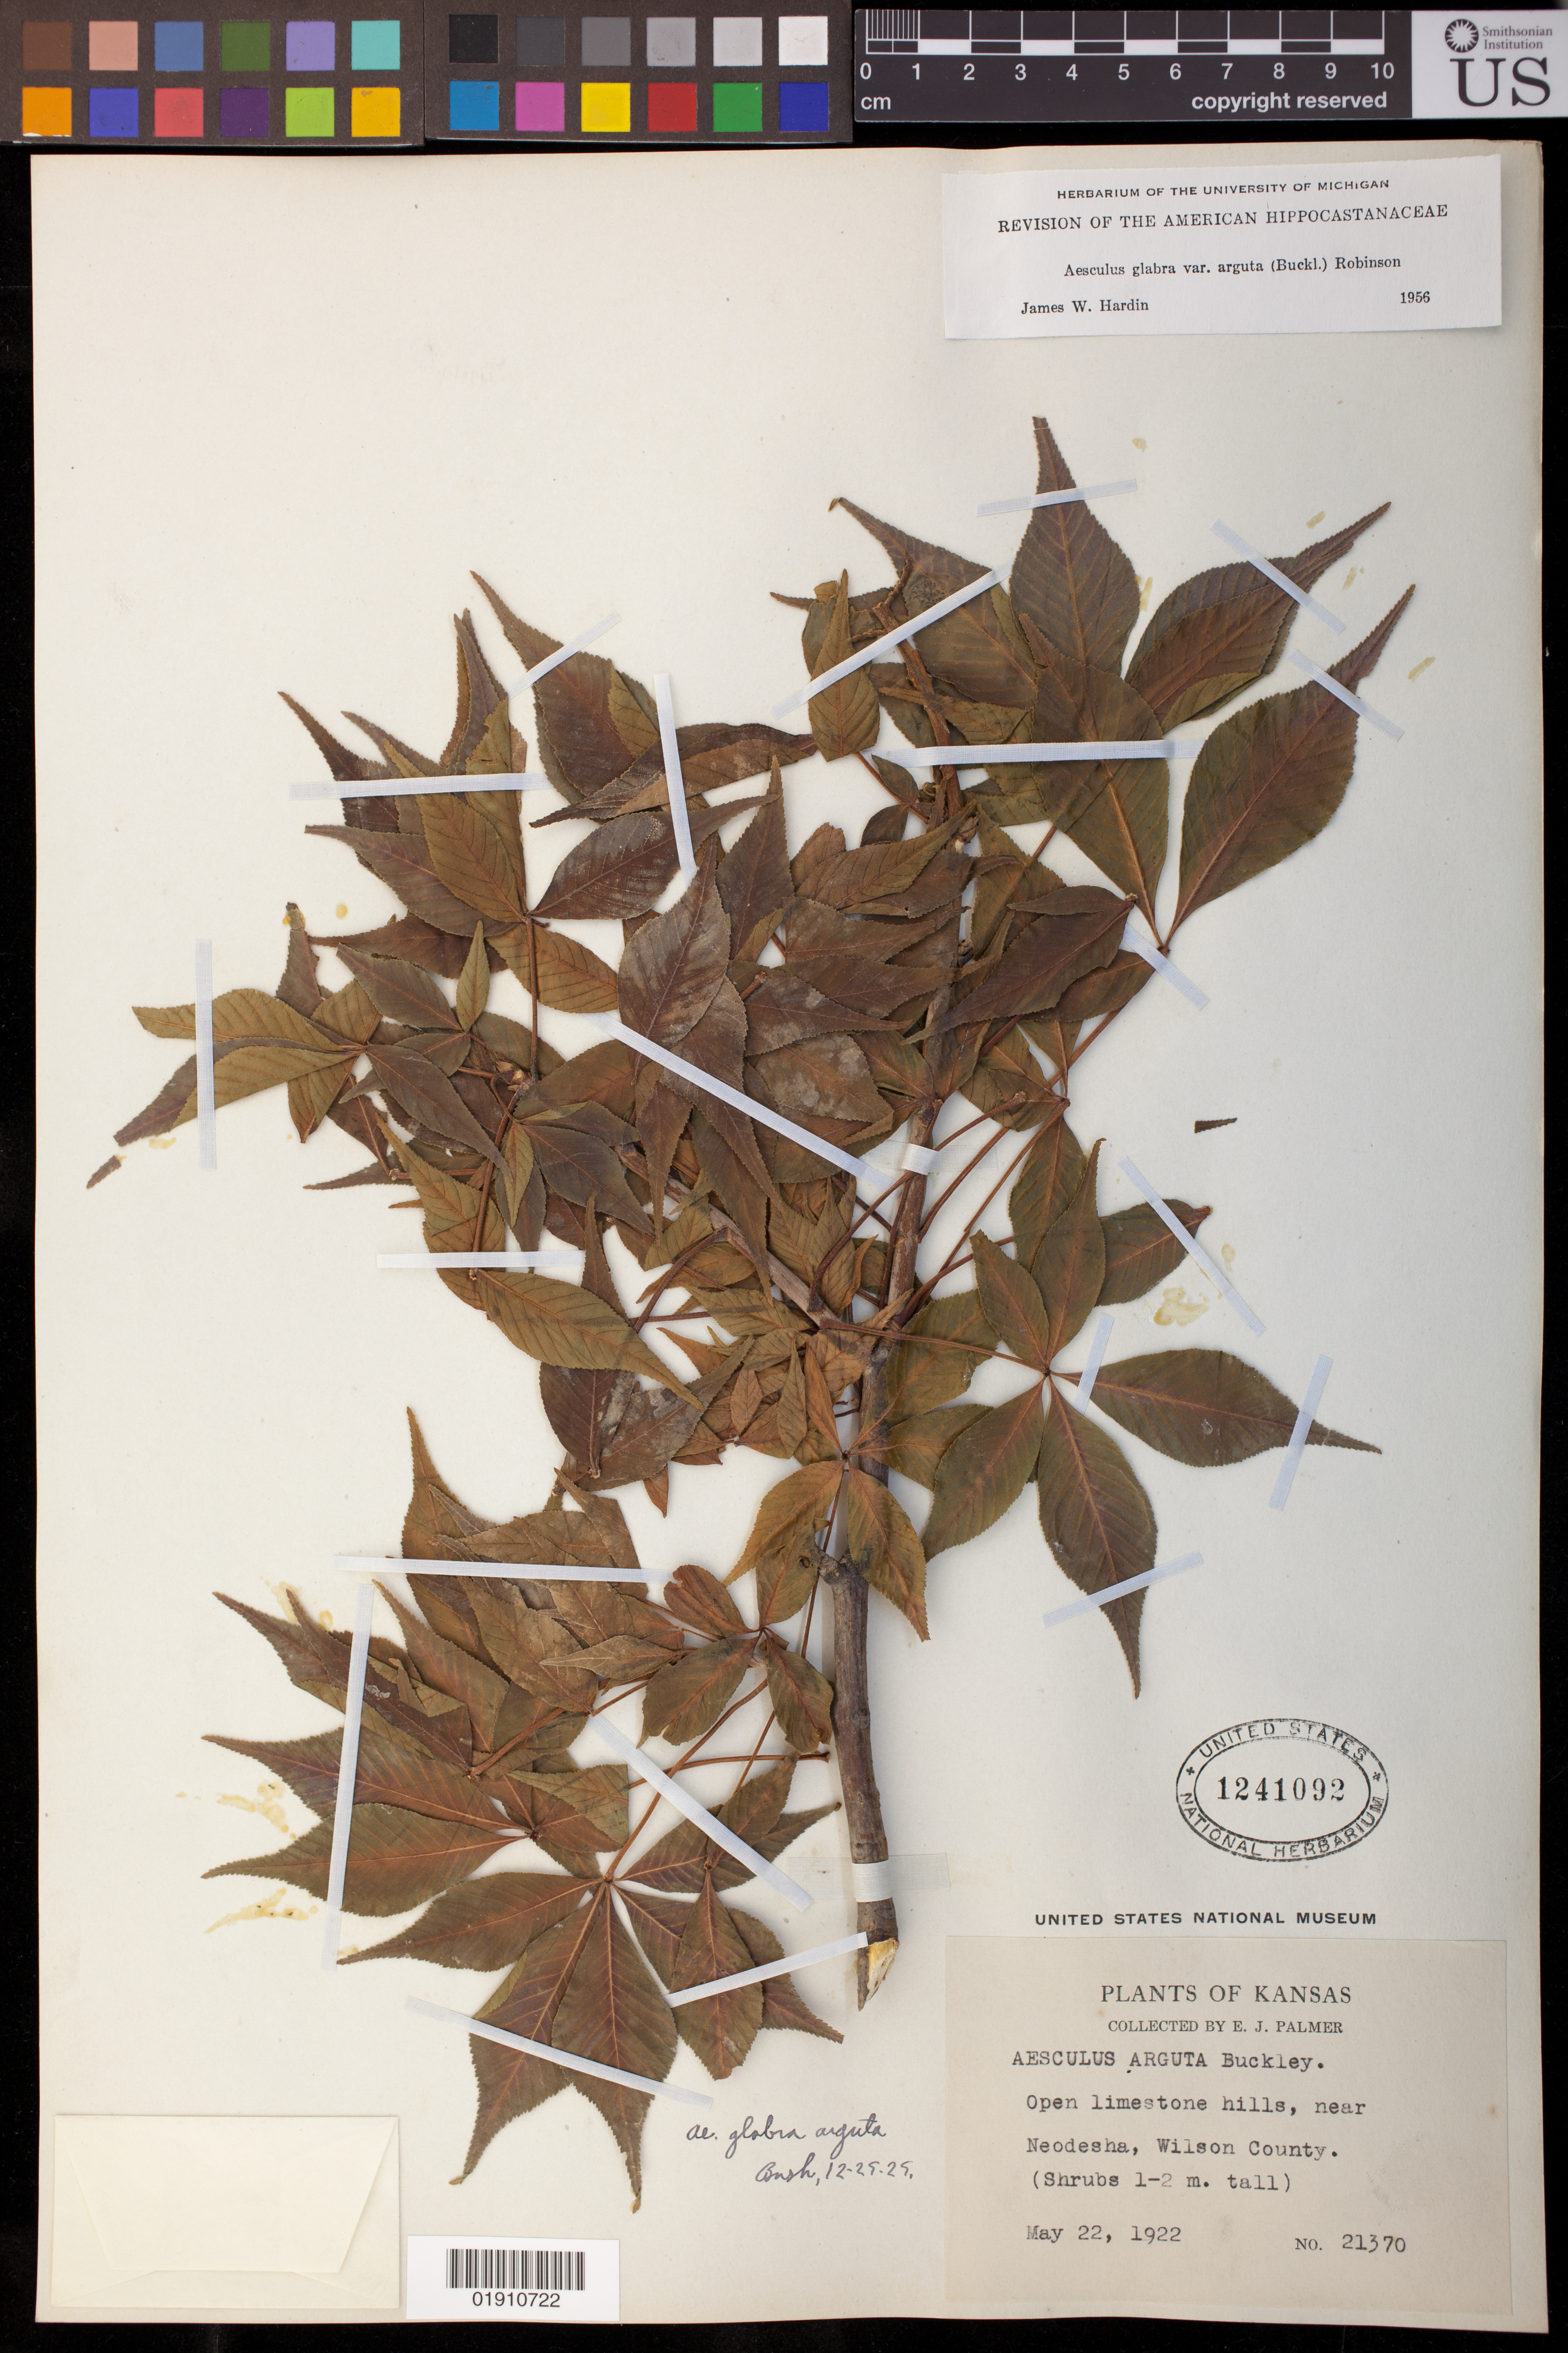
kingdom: Plantae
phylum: Tracheophyta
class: Magnoliopsida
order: Sapindales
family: Sapindaceae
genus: Aesculus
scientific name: Aesculus glabra var. anguta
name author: (Buckley) B.L. Rob.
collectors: E. J. Palmer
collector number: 21370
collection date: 1922-05-22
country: United States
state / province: Kansas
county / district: Wison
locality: near Neodesha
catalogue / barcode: US 1241092